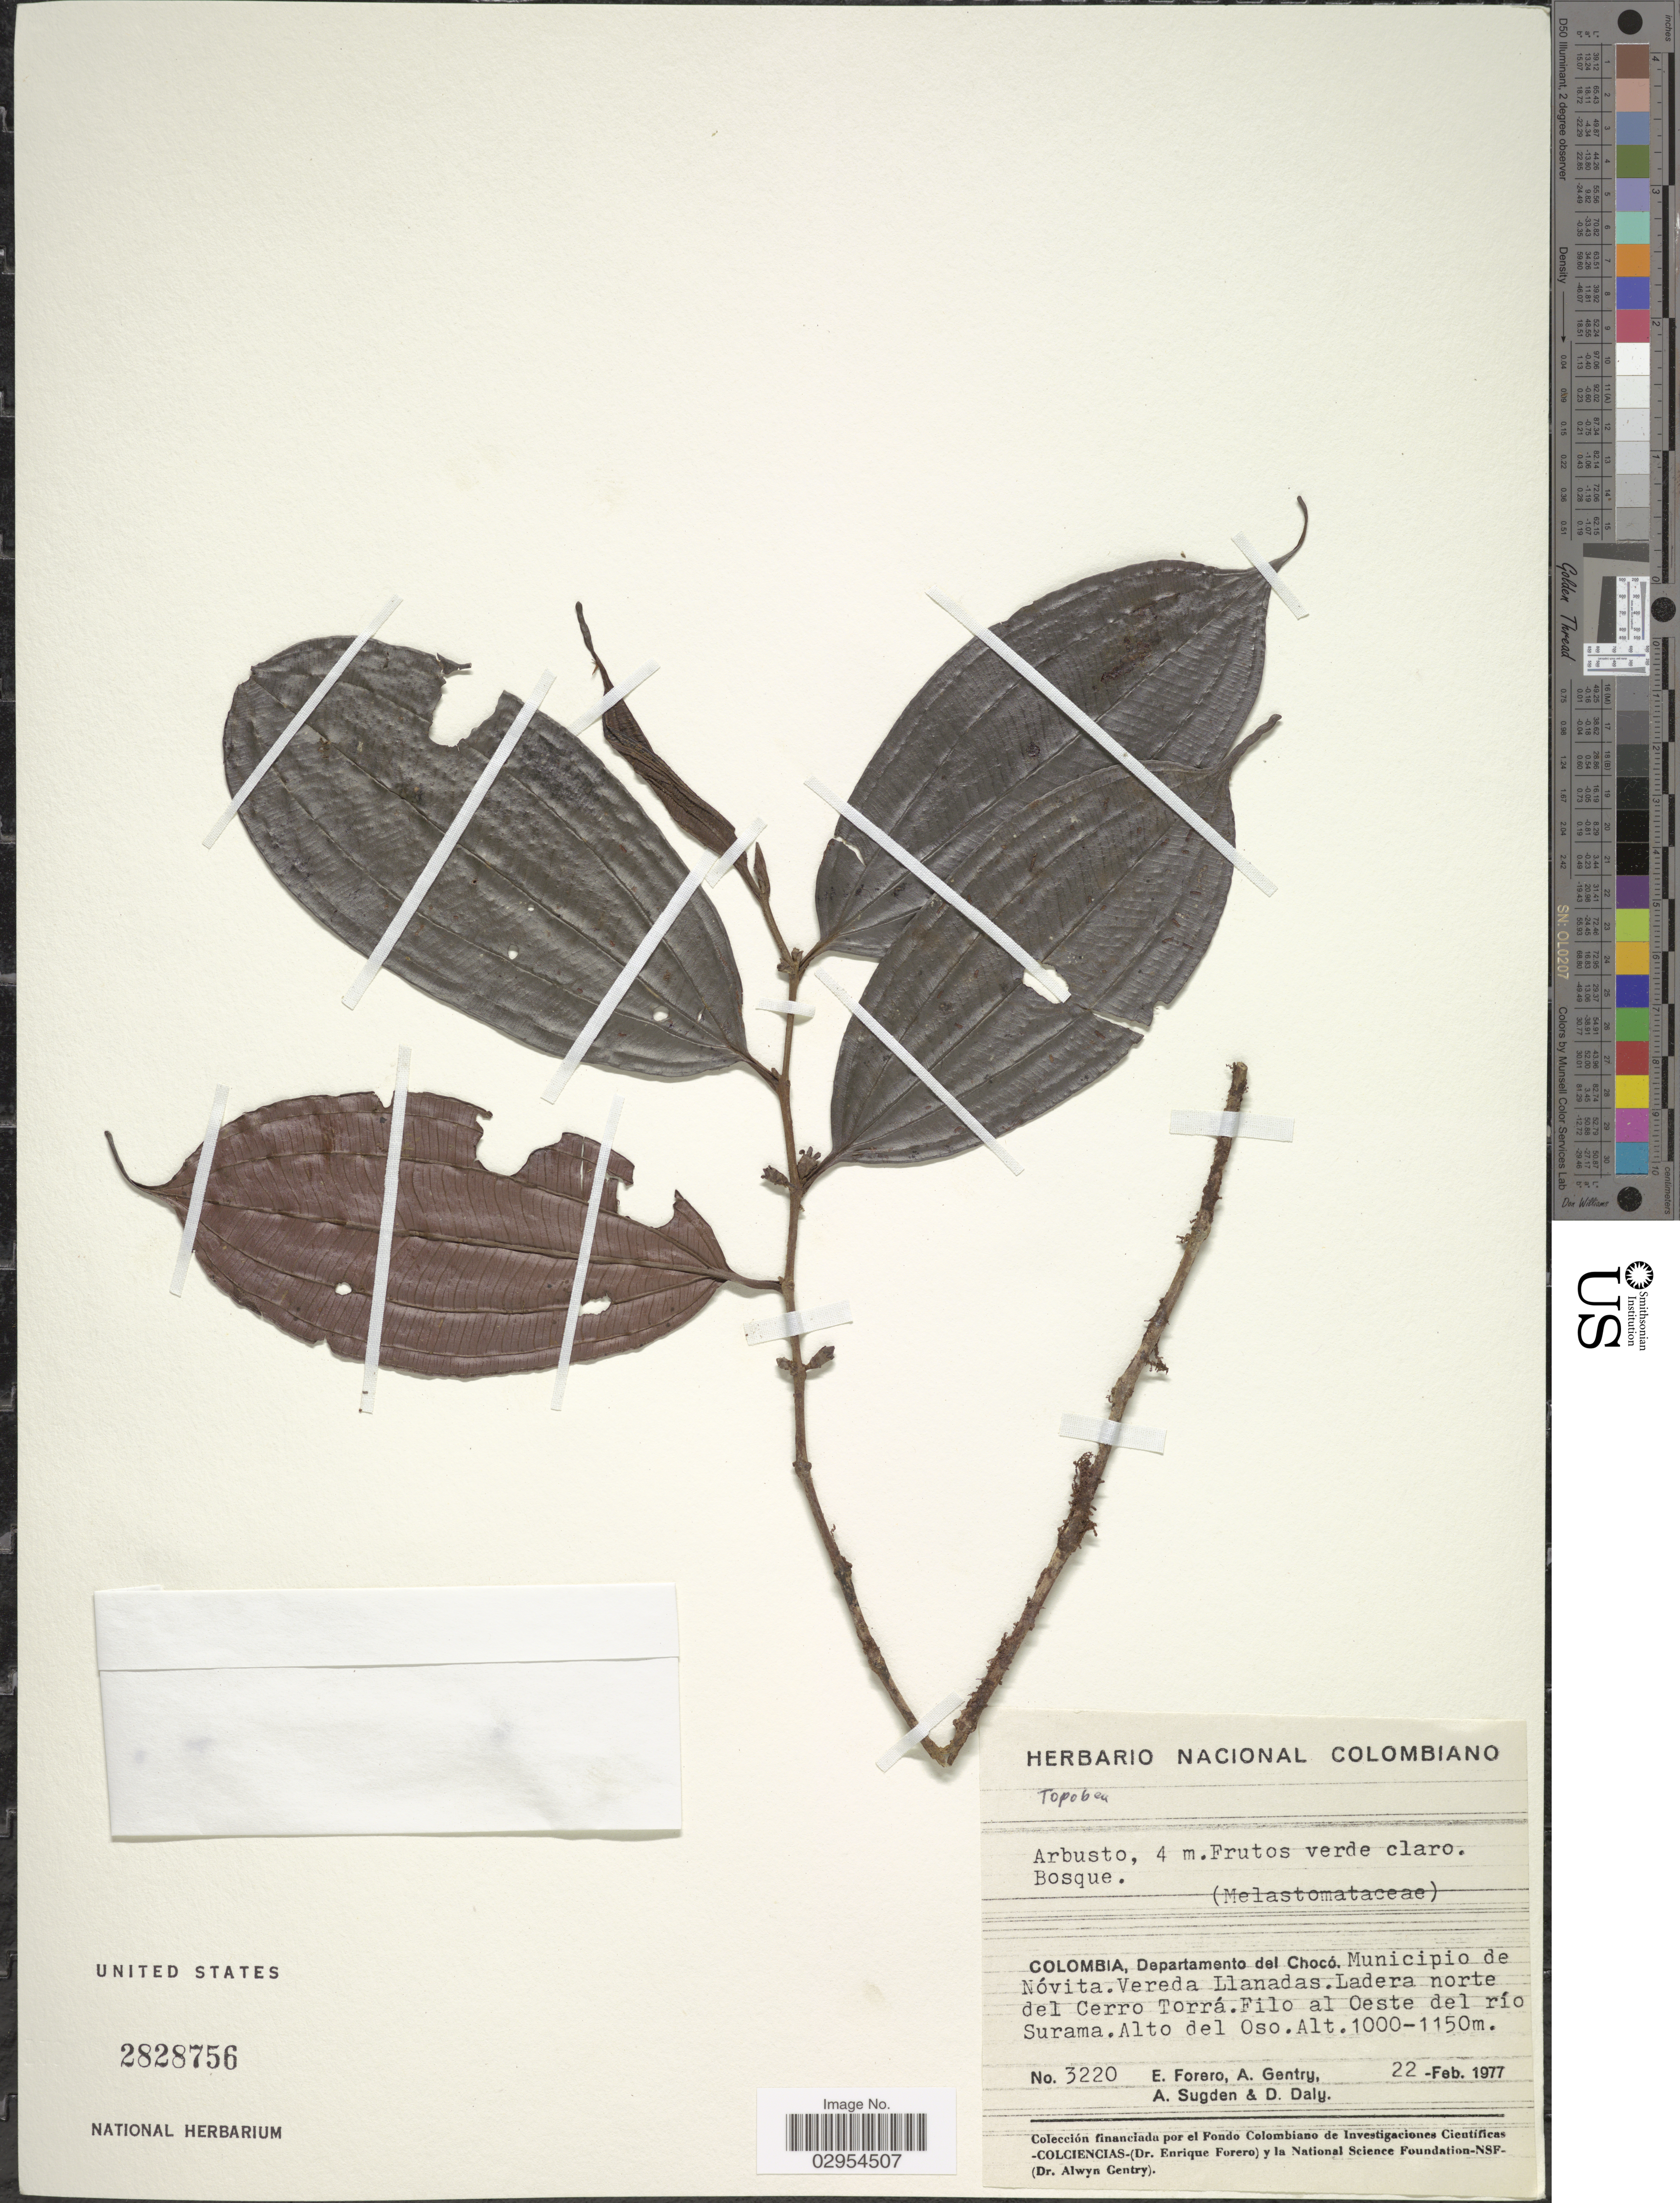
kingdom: Plantae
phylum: Tracheophyta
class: Magnoliopsida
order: Myrtales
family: Melastomataceae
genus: Topobea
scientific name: Topobea sp.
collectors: E. Forero, A. H. Gentry, A. Sugden & D. C. Daly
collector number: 3220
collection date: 1977-02-22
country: Colombia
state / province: Chocó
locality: Departamento del Chocó. Municipio de Nóvita. Vereda Llanadas. Ladera norte del Cerro Torrá. Filo al Oeste del río Surama. Alto del Oso.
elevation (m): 1000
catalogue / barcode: US 2828756